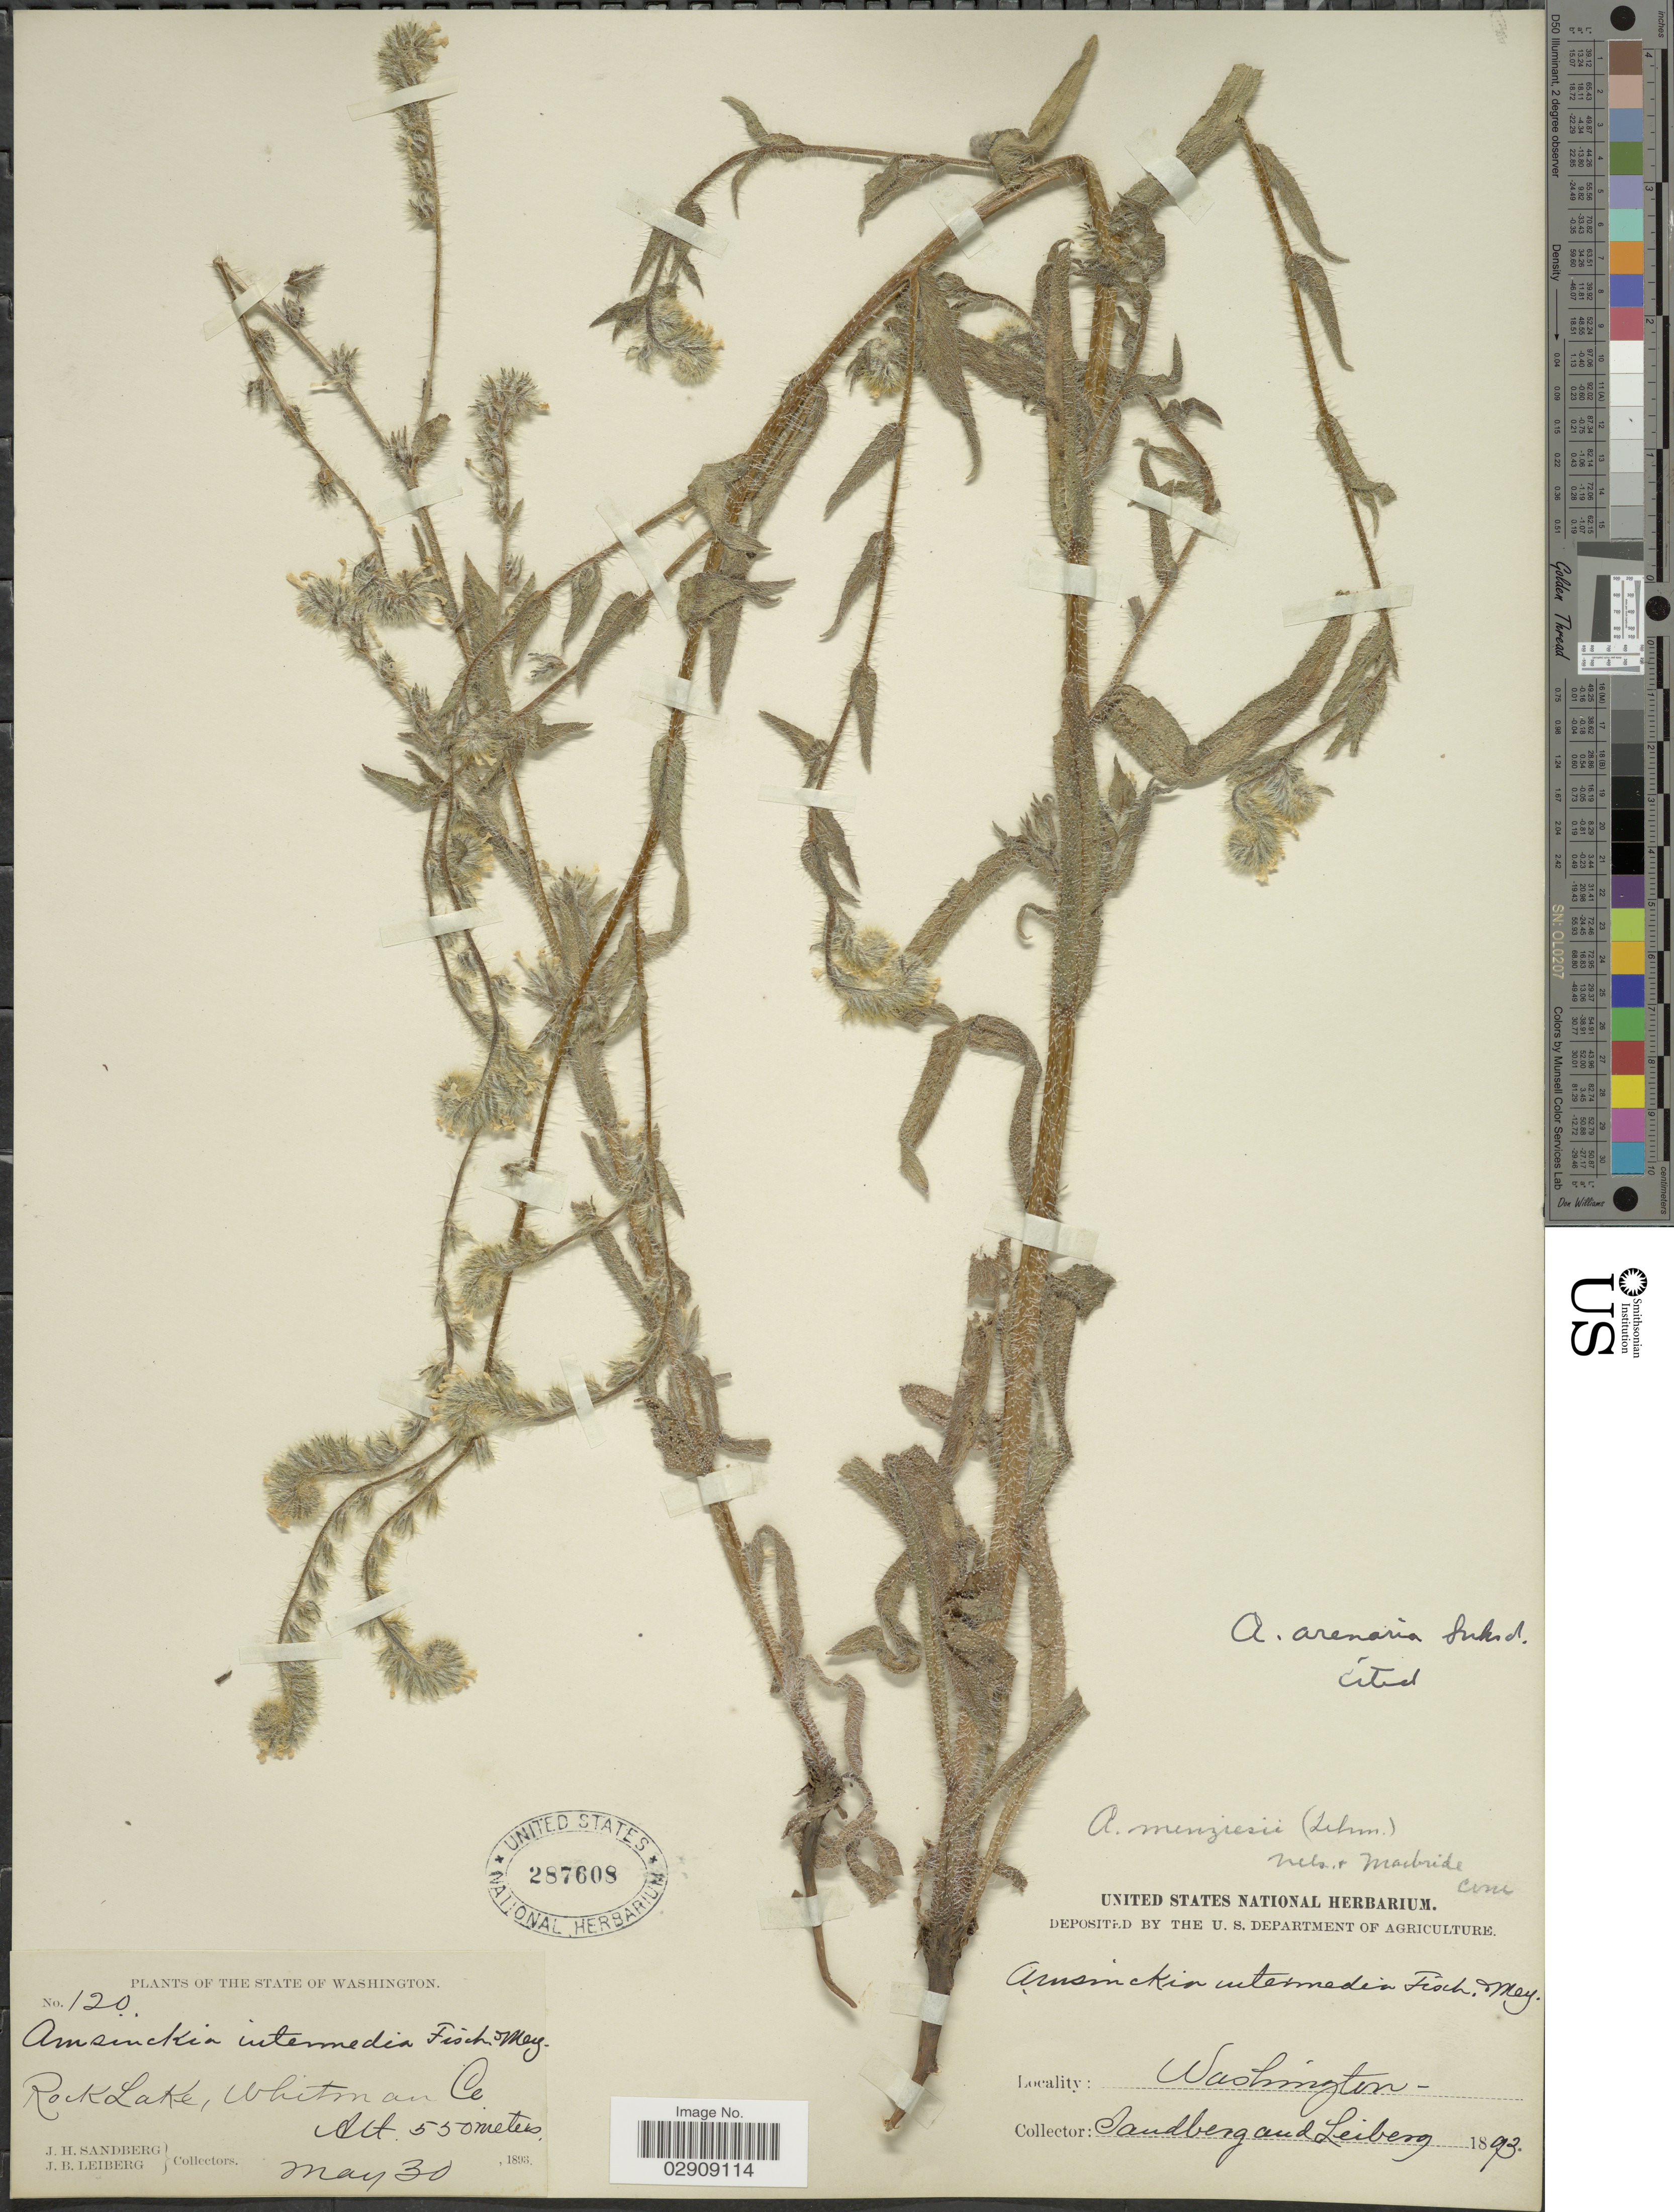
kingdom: Plantae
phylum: Tracheophyta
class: Magnoliopsida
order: Boraginales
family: Boraginaceae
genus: Amsinckia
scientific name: Amsinckia lycopsoides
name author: Lehm.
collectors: J. H. Sandberg & J. B. Leiberg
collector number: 120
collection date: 1893-05-30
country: United States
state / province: Washington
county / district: Whitman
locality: Rock Lake, Whitman Co.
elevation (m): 550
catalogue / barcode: US 287608